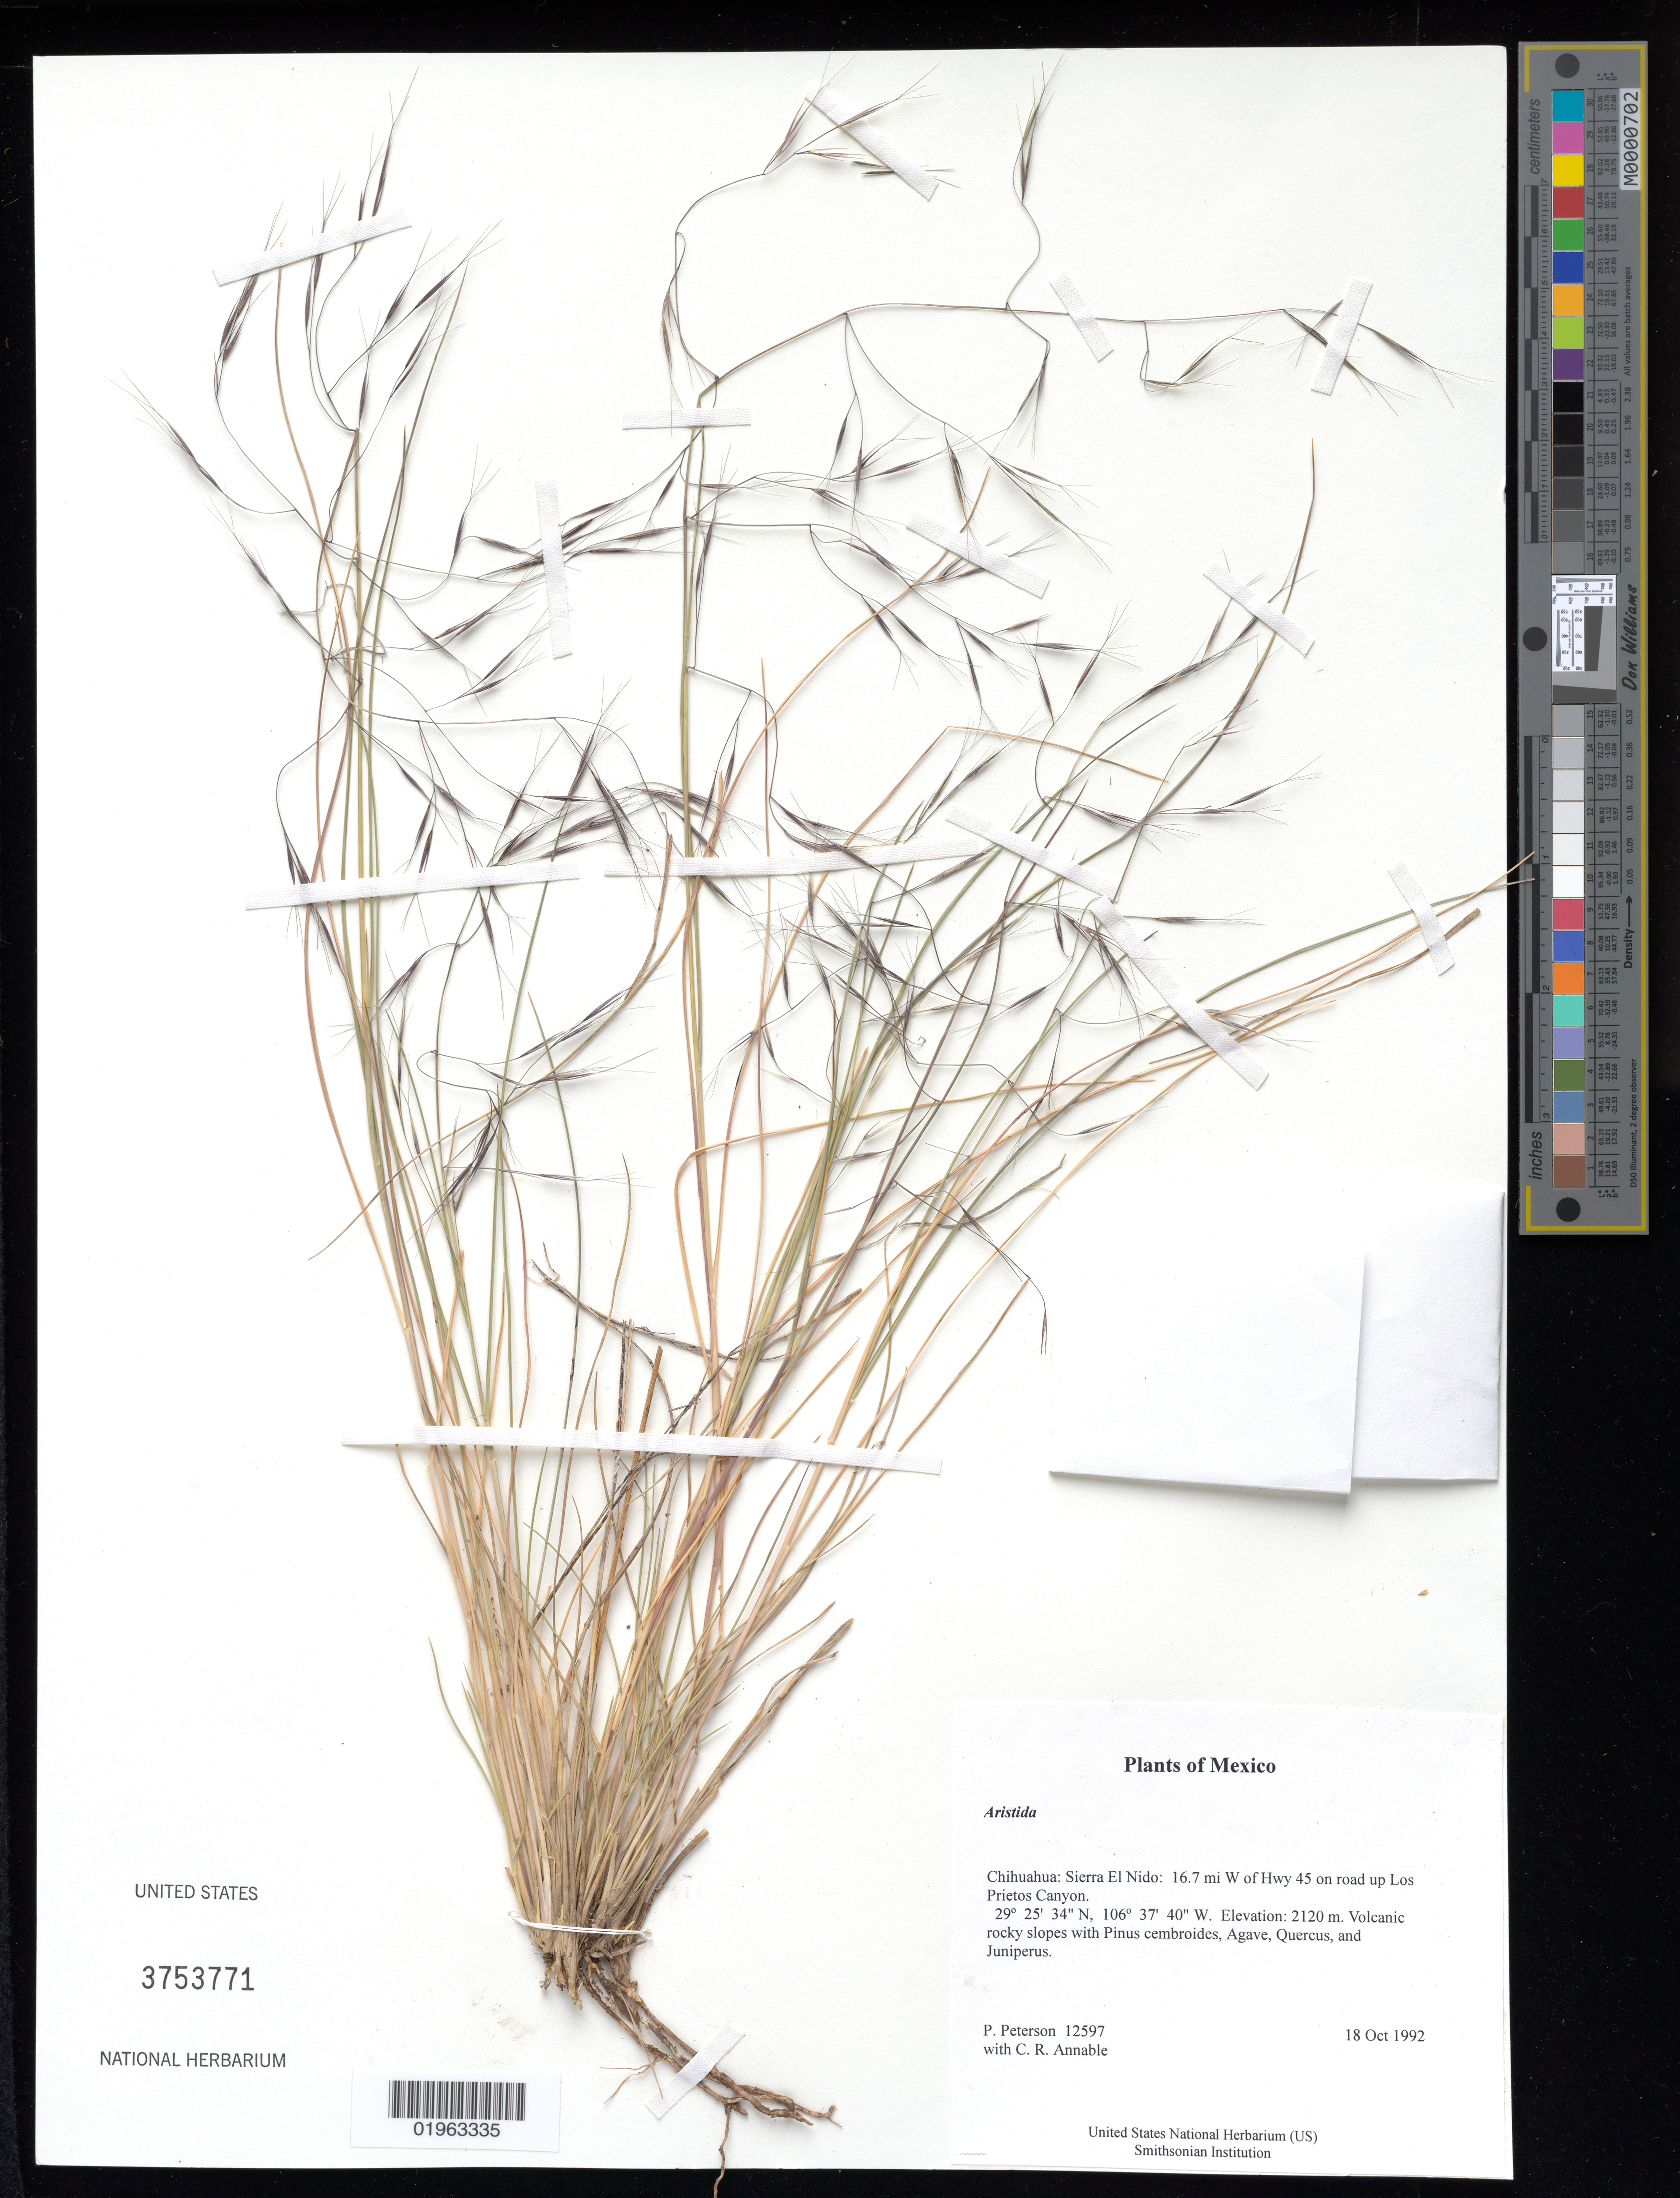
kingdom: Plantae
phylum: Tracheophyta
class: Liliopsida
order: Poales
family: Poaceae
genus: Aristida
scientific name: Aristida sp.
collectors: P. M. Peterson & C. R. Annable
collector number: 12597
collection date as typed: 18 Oct 1992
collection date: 1992-10-18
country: Mexico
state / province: Chihuahua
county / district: Sierra El Nido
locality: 16.7 mi W of Hwy 45 on road up Los Prietos Canyon.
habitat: Volcanic rocky slopes with Pinus cembroides, Agave, Quercus, and Juniperus.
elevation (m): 2120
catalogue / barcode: US 3753771